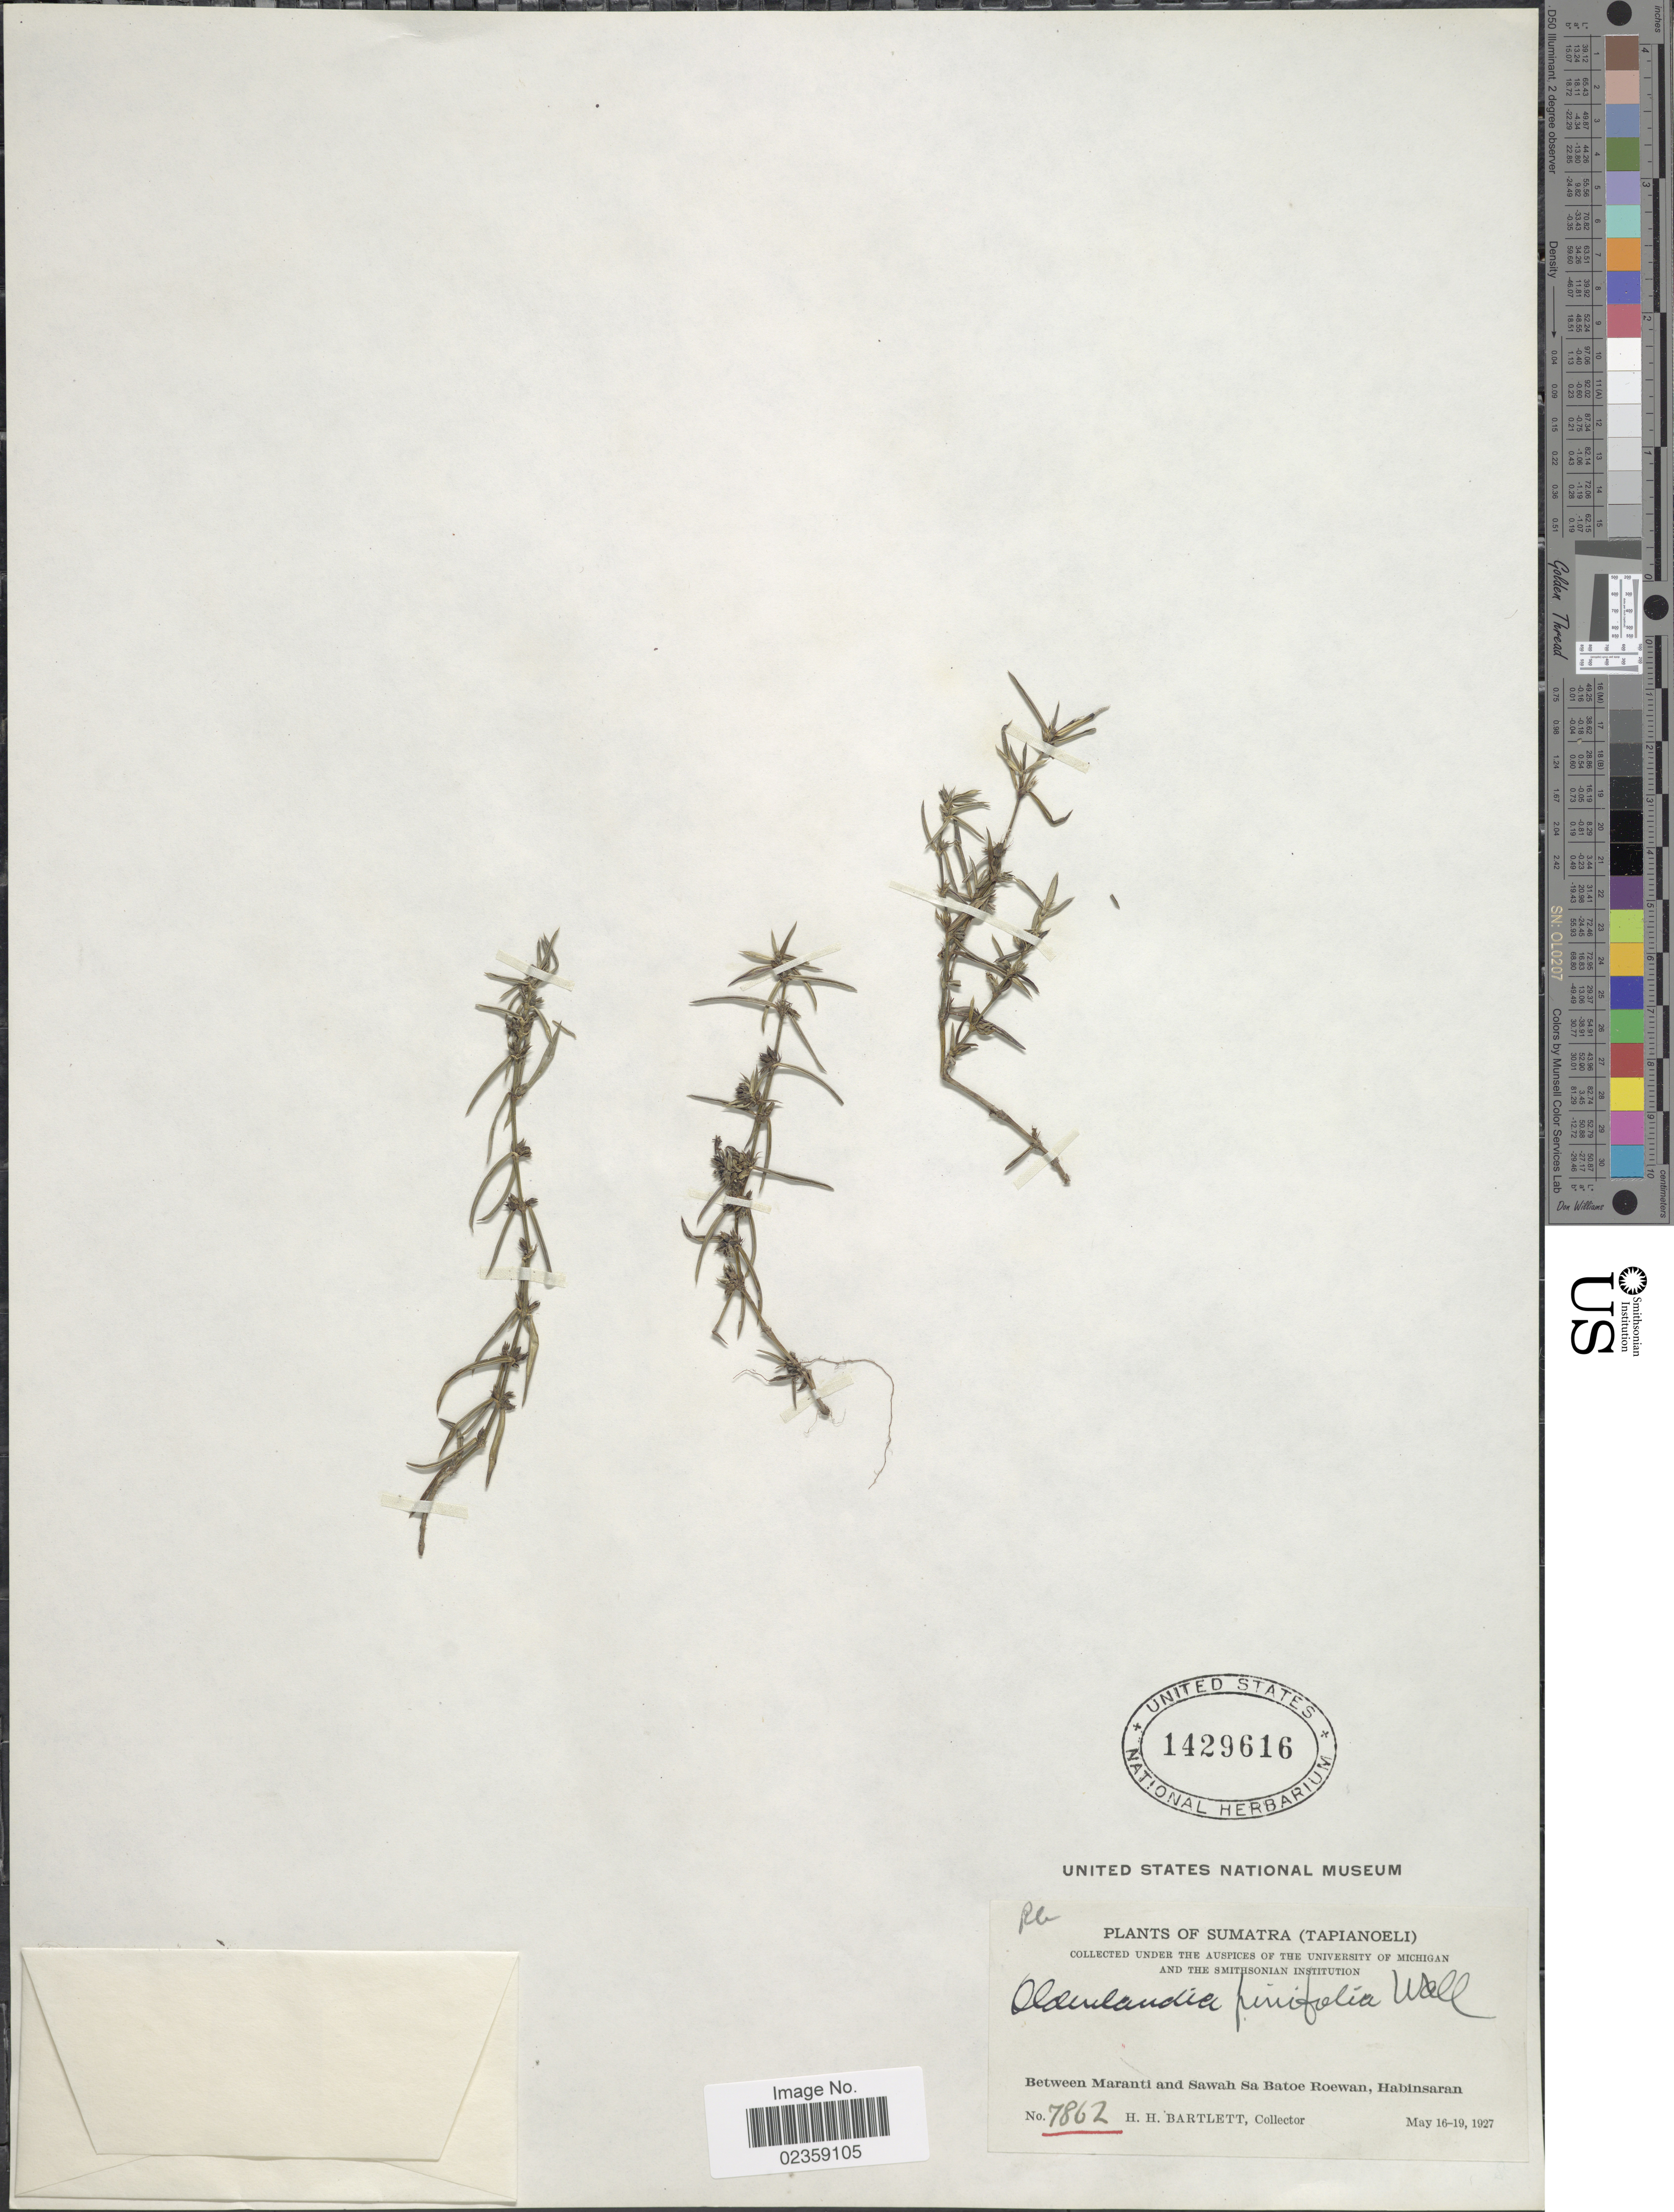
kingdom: Plantae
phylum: Tracheophyta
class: Magnoliopsida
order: Gentianales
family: Rubiaceae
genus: Oldenlandia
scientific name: Oldenlandia pinifolia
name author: (Wall. ex G. Don) Kuntze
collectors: H. H. Bartlett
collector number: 7862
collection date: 1927-05-16/1927-05-19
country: Indonesia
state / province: Sumatra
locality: Sumatra (Tapianoeli). Between Maranti and Sawah Sa Batoe Roewan, Habinsaran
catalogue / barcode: US 1429616